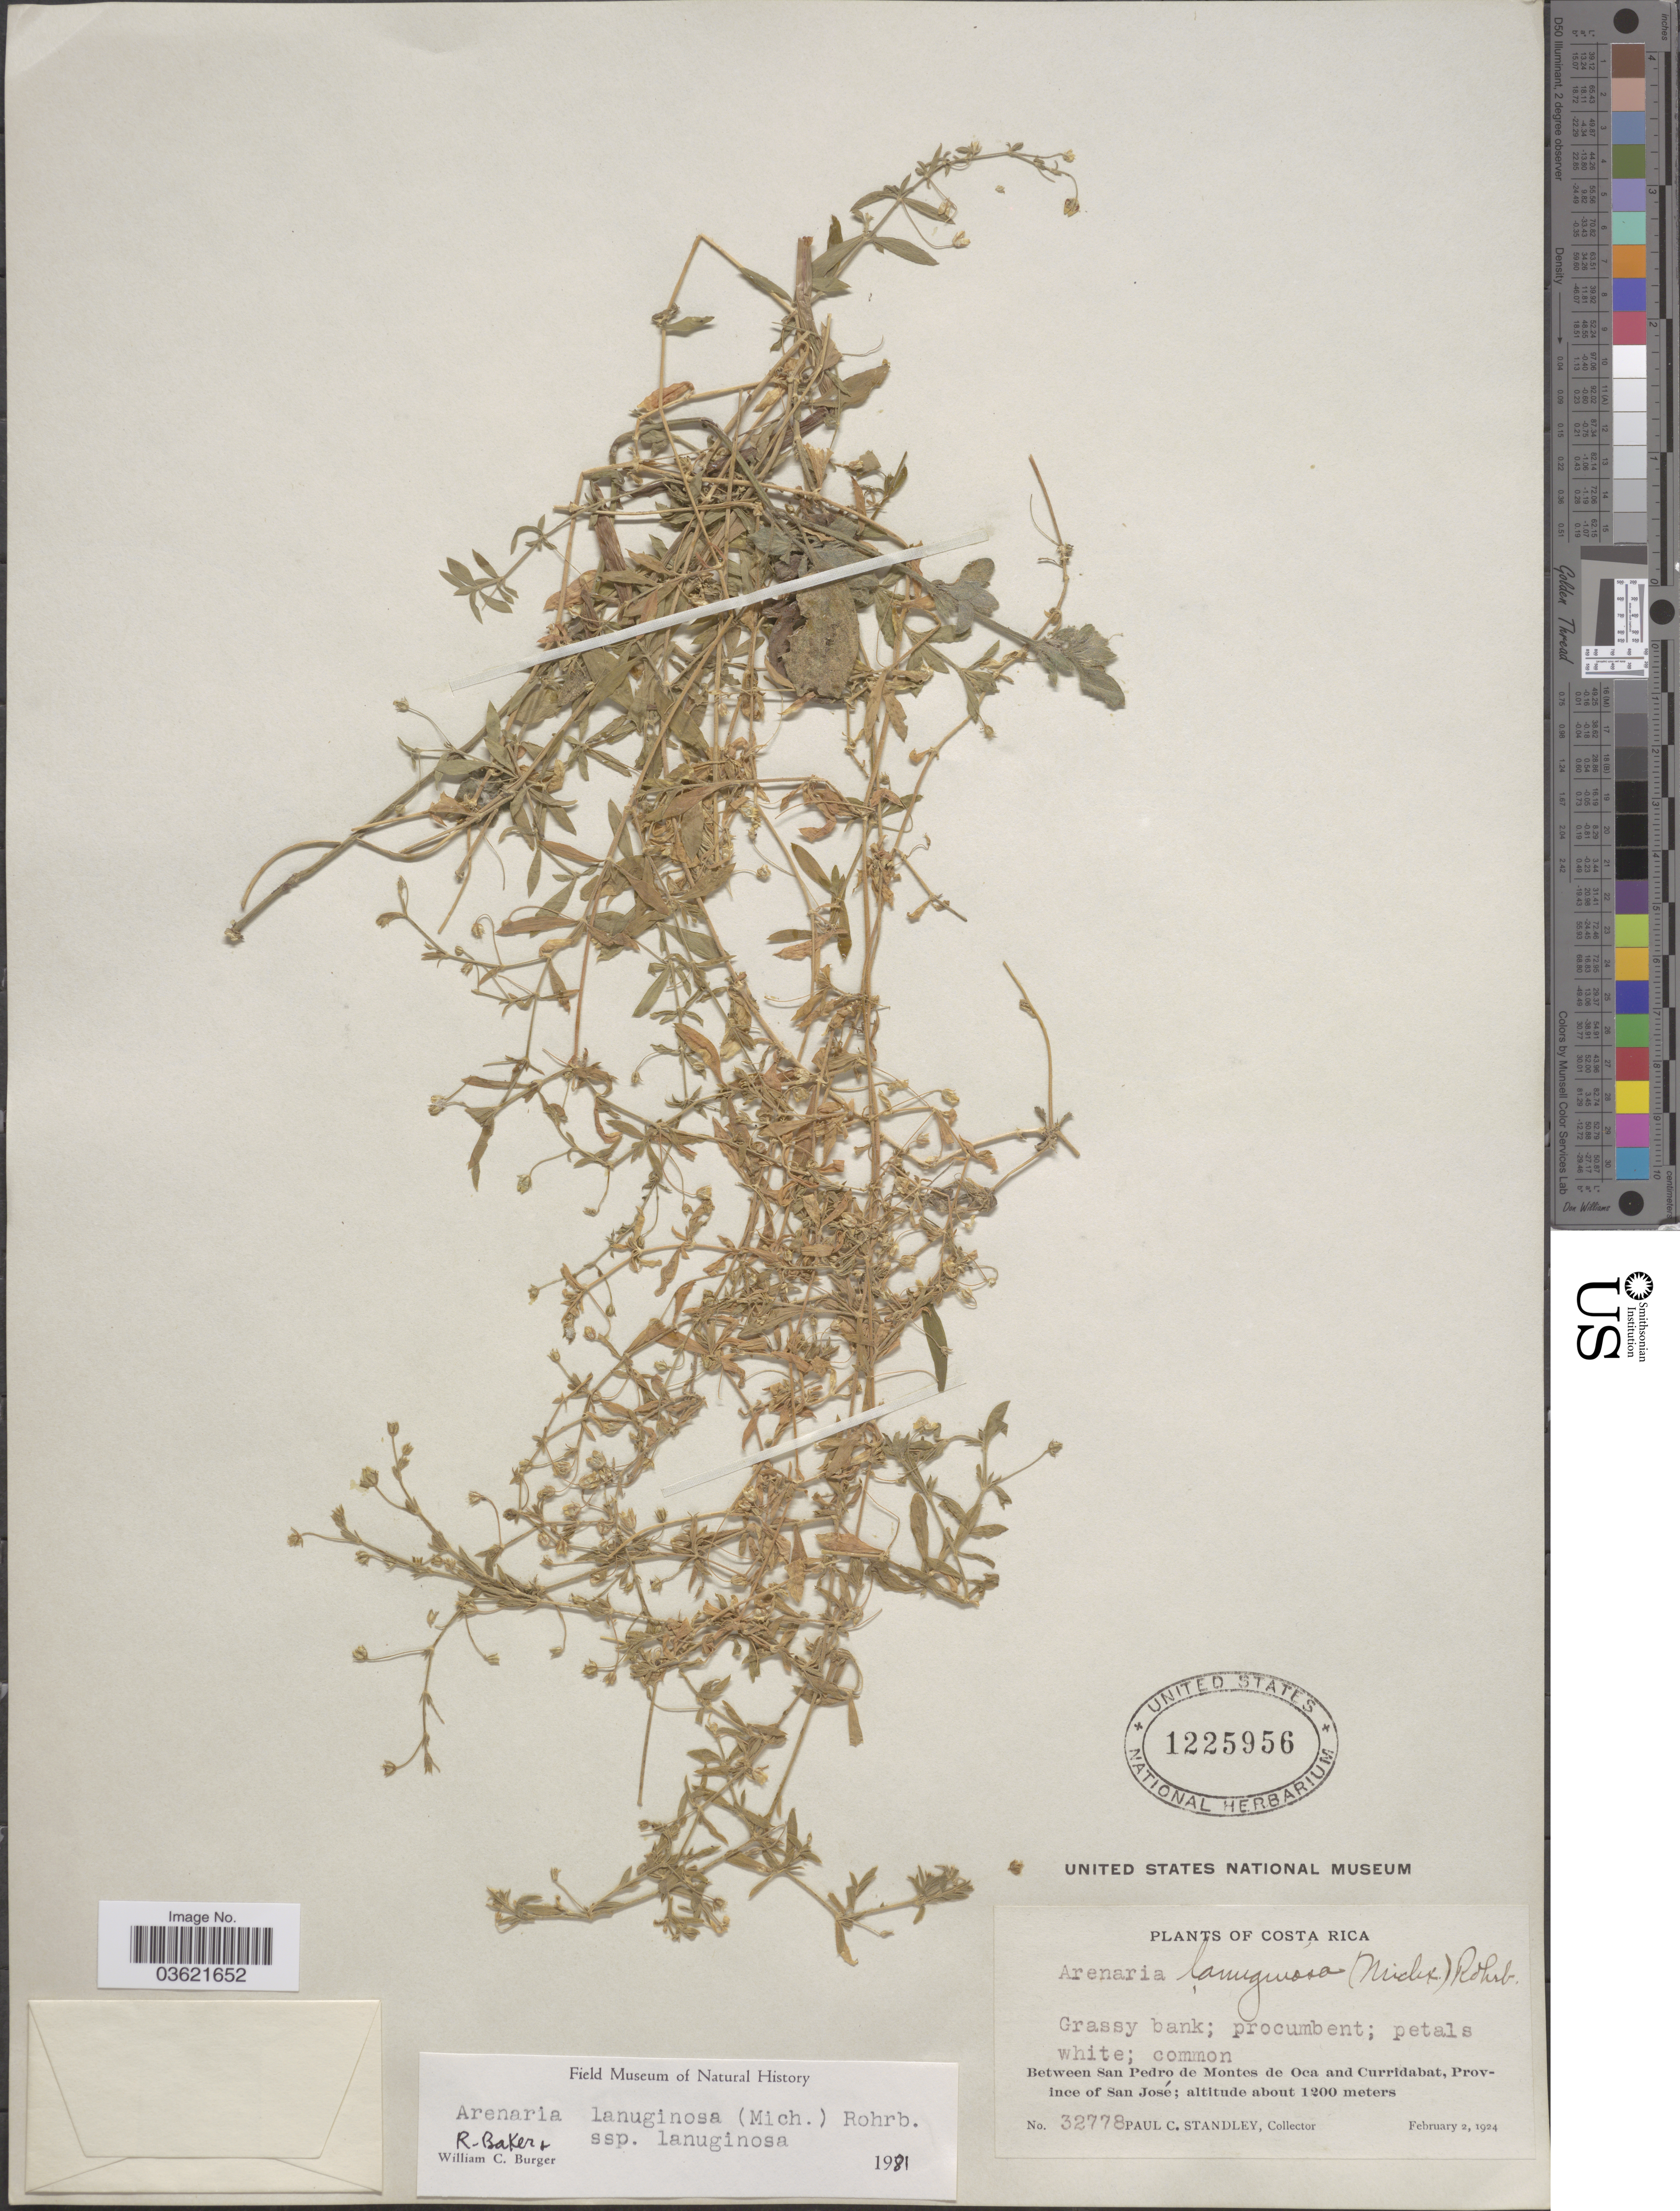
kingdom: Plantae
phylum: Tracheophyta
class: Magnoliopsida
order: Caryophyllales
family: Caryophyllaceae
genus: Arenaria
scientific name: Arenaria lanuginosa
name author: (Michx.) Rohrb.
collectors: P. C. Standley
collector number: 32778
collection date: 1924-02-02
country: Costa Rica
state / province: San José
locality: Between San Pedro de Montes de Oca and Curridabat.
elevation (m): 1200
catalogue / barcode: US 1225956